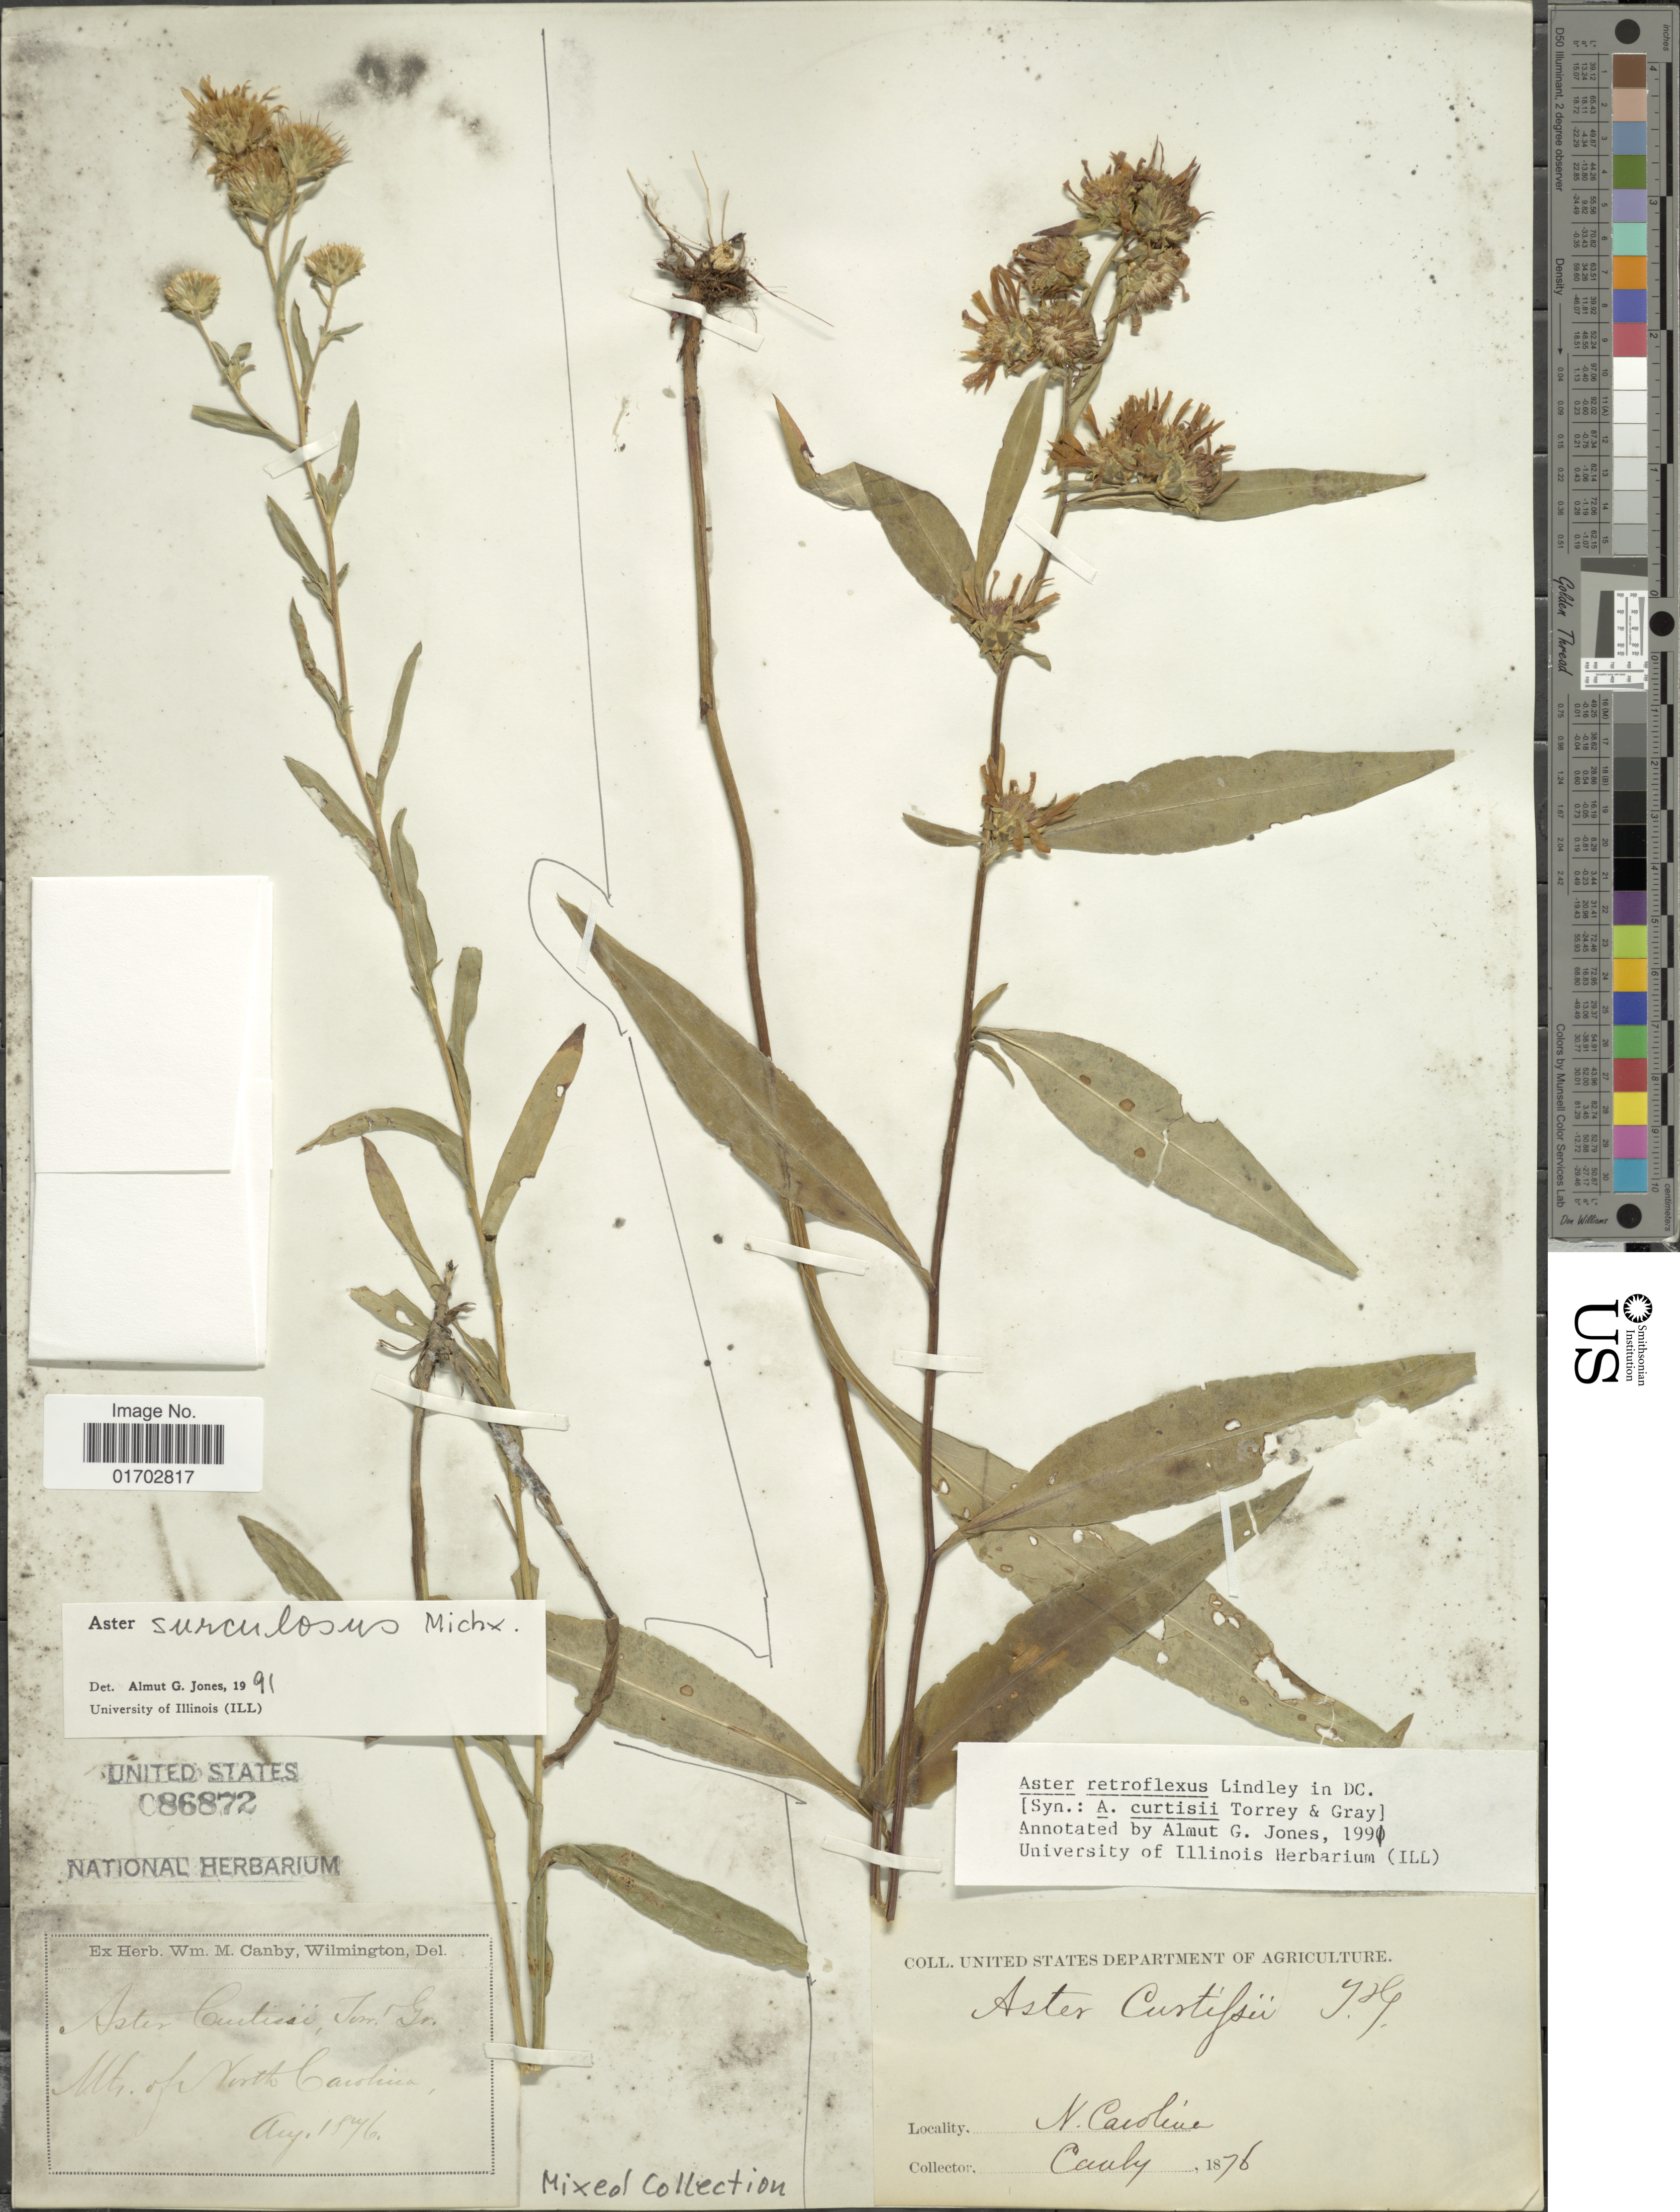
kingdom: Plantae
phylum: Tracheophyta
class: Magnoliopsida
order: Asterales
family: Asteraceae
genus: Symphyotrichum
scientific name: Symphyotrichum retroflexum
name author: (Lindl.) G.L. Nesom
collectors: Canby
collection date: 1876-08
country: United States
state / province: North Carolina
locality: Mts. of North Carolina.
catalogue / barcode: US 86872